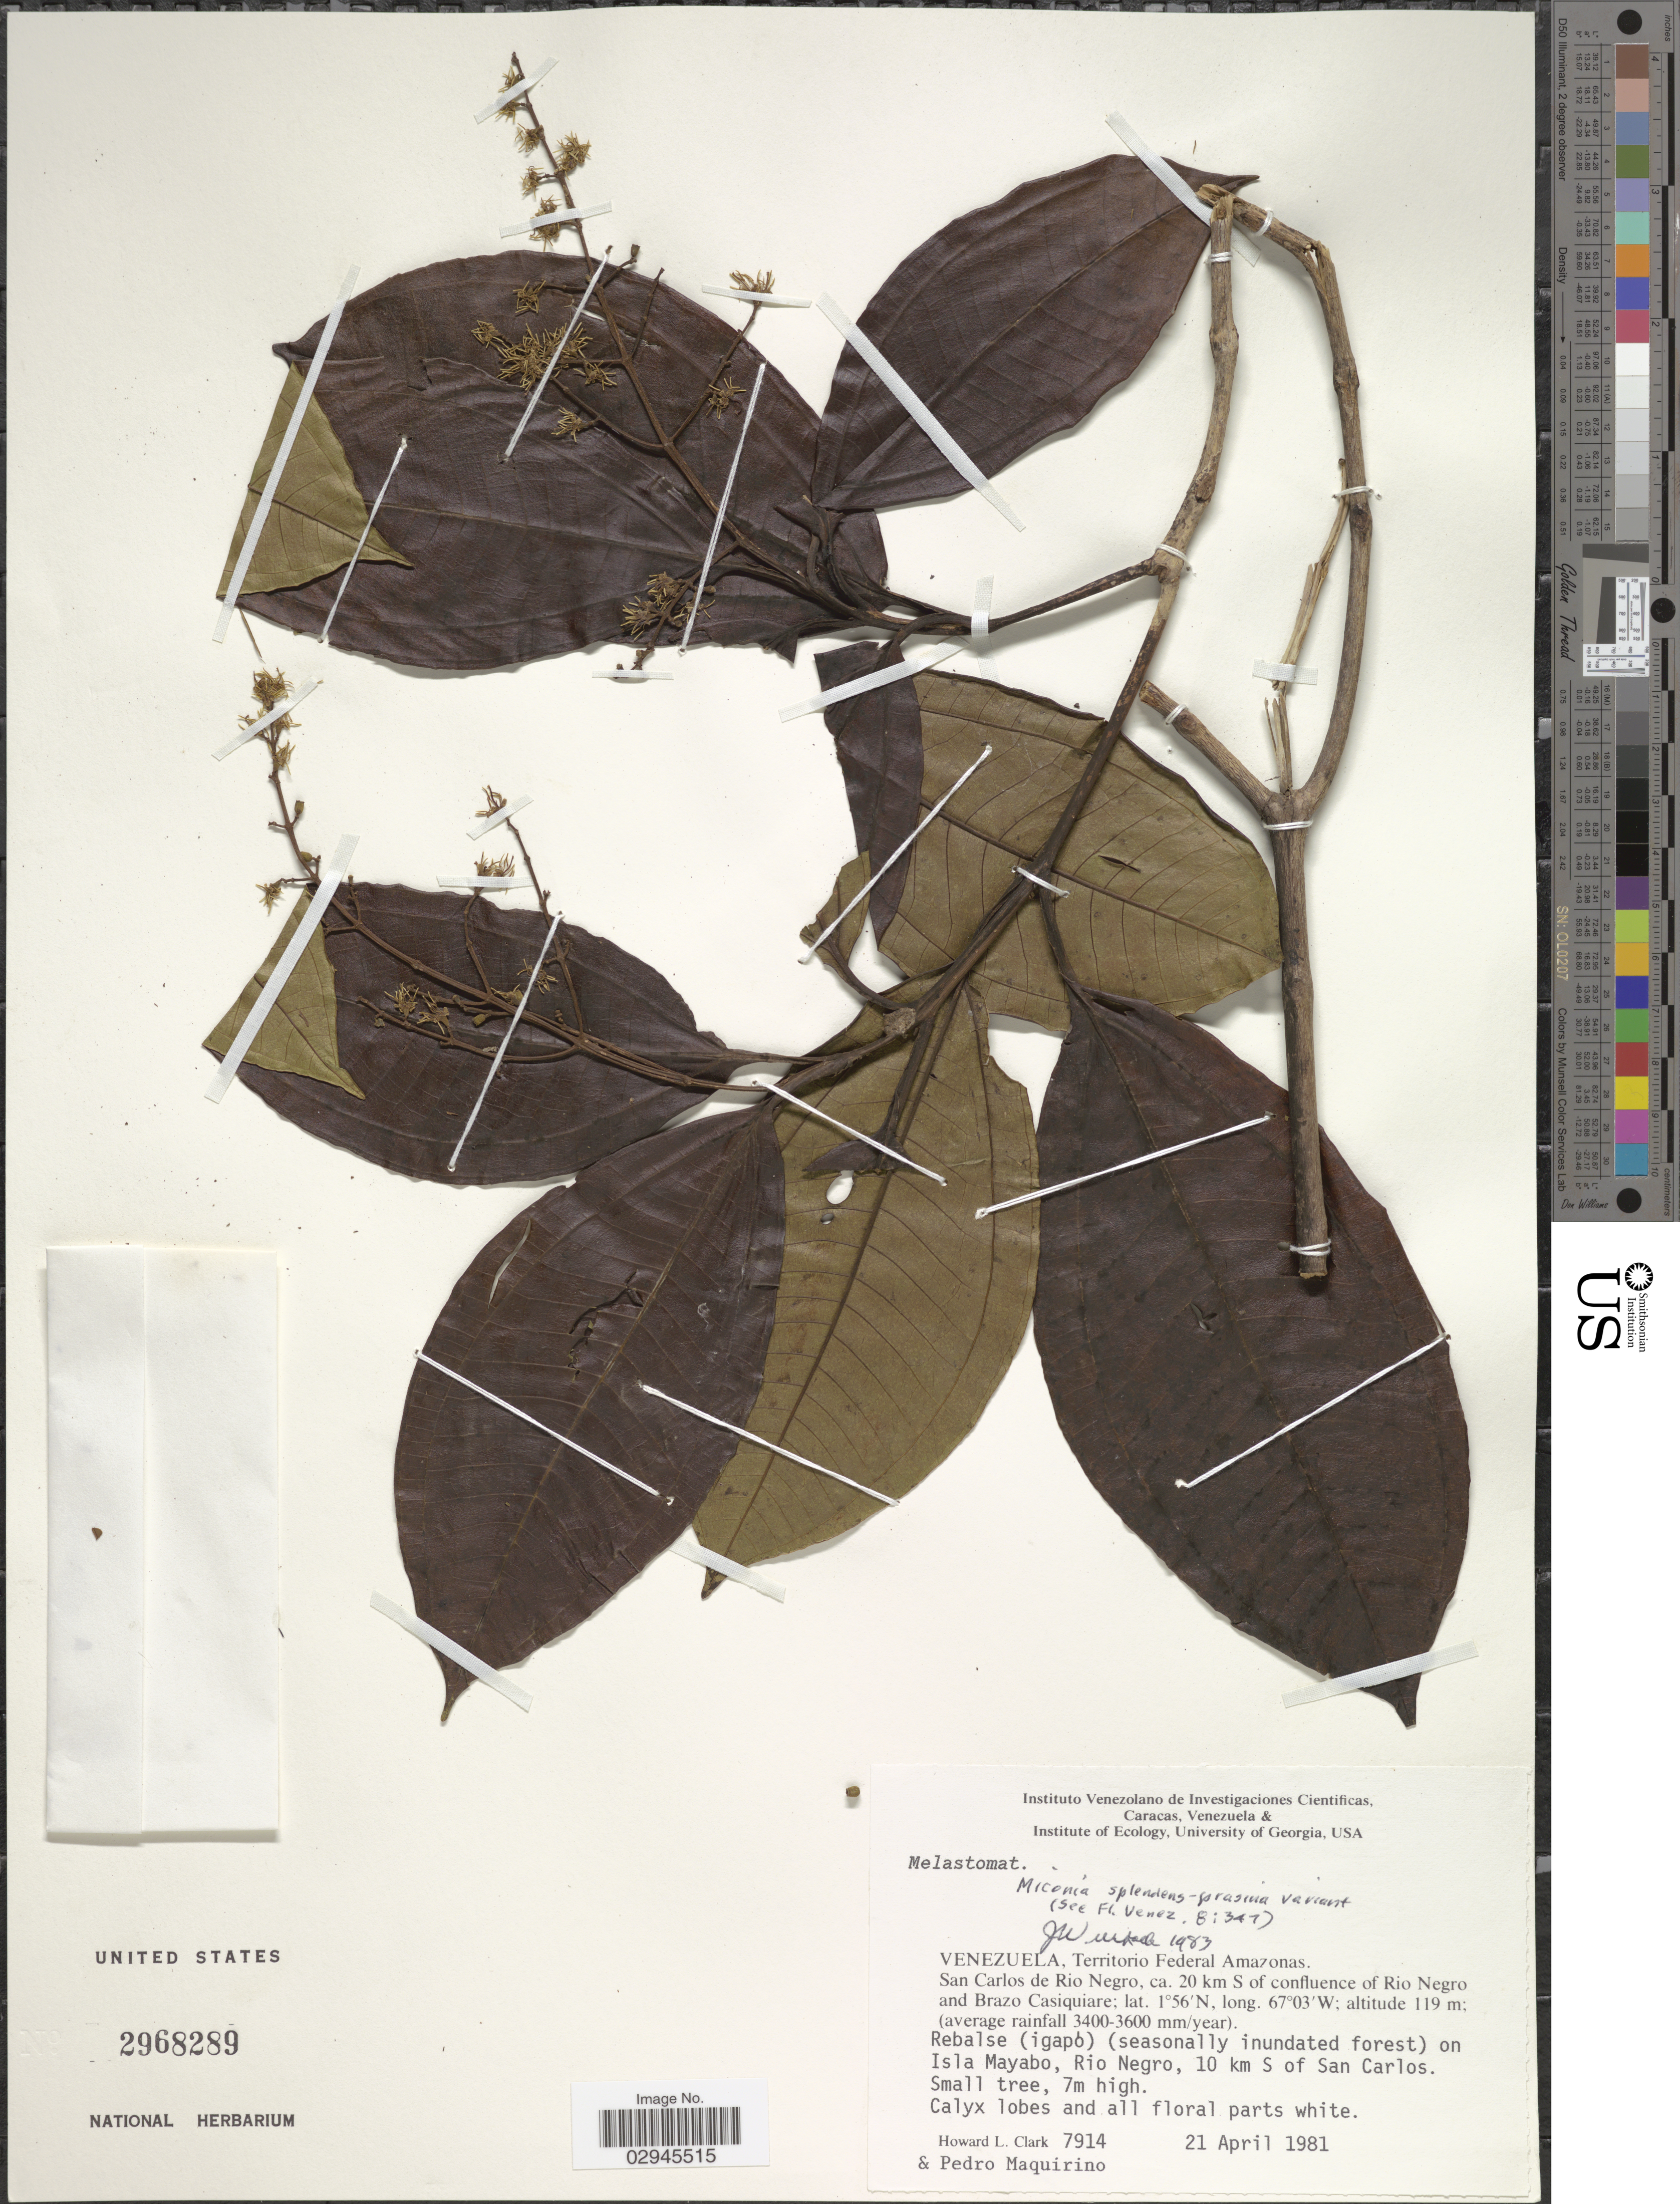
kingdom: Plantae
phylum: Tracheophyta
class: Magnoliopsida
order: Myrtales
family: Melastomataceae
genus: Miconia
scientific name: Miconia sp.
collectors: H. L. Clark & P. Maquirino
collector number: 7914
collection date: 1981-04-21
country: Venezuela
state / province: Amazonas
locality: Territorio Federal Amazonas. San Carlos de Rio Negro, ca. 20 km S of confluence of Rio Negro and Brazo Casiquiare. Rebalse (igapó) on Isla Mayabo, Rio Negro, 10 km S of San Carlos.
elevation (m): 119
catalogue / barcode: US 2968289